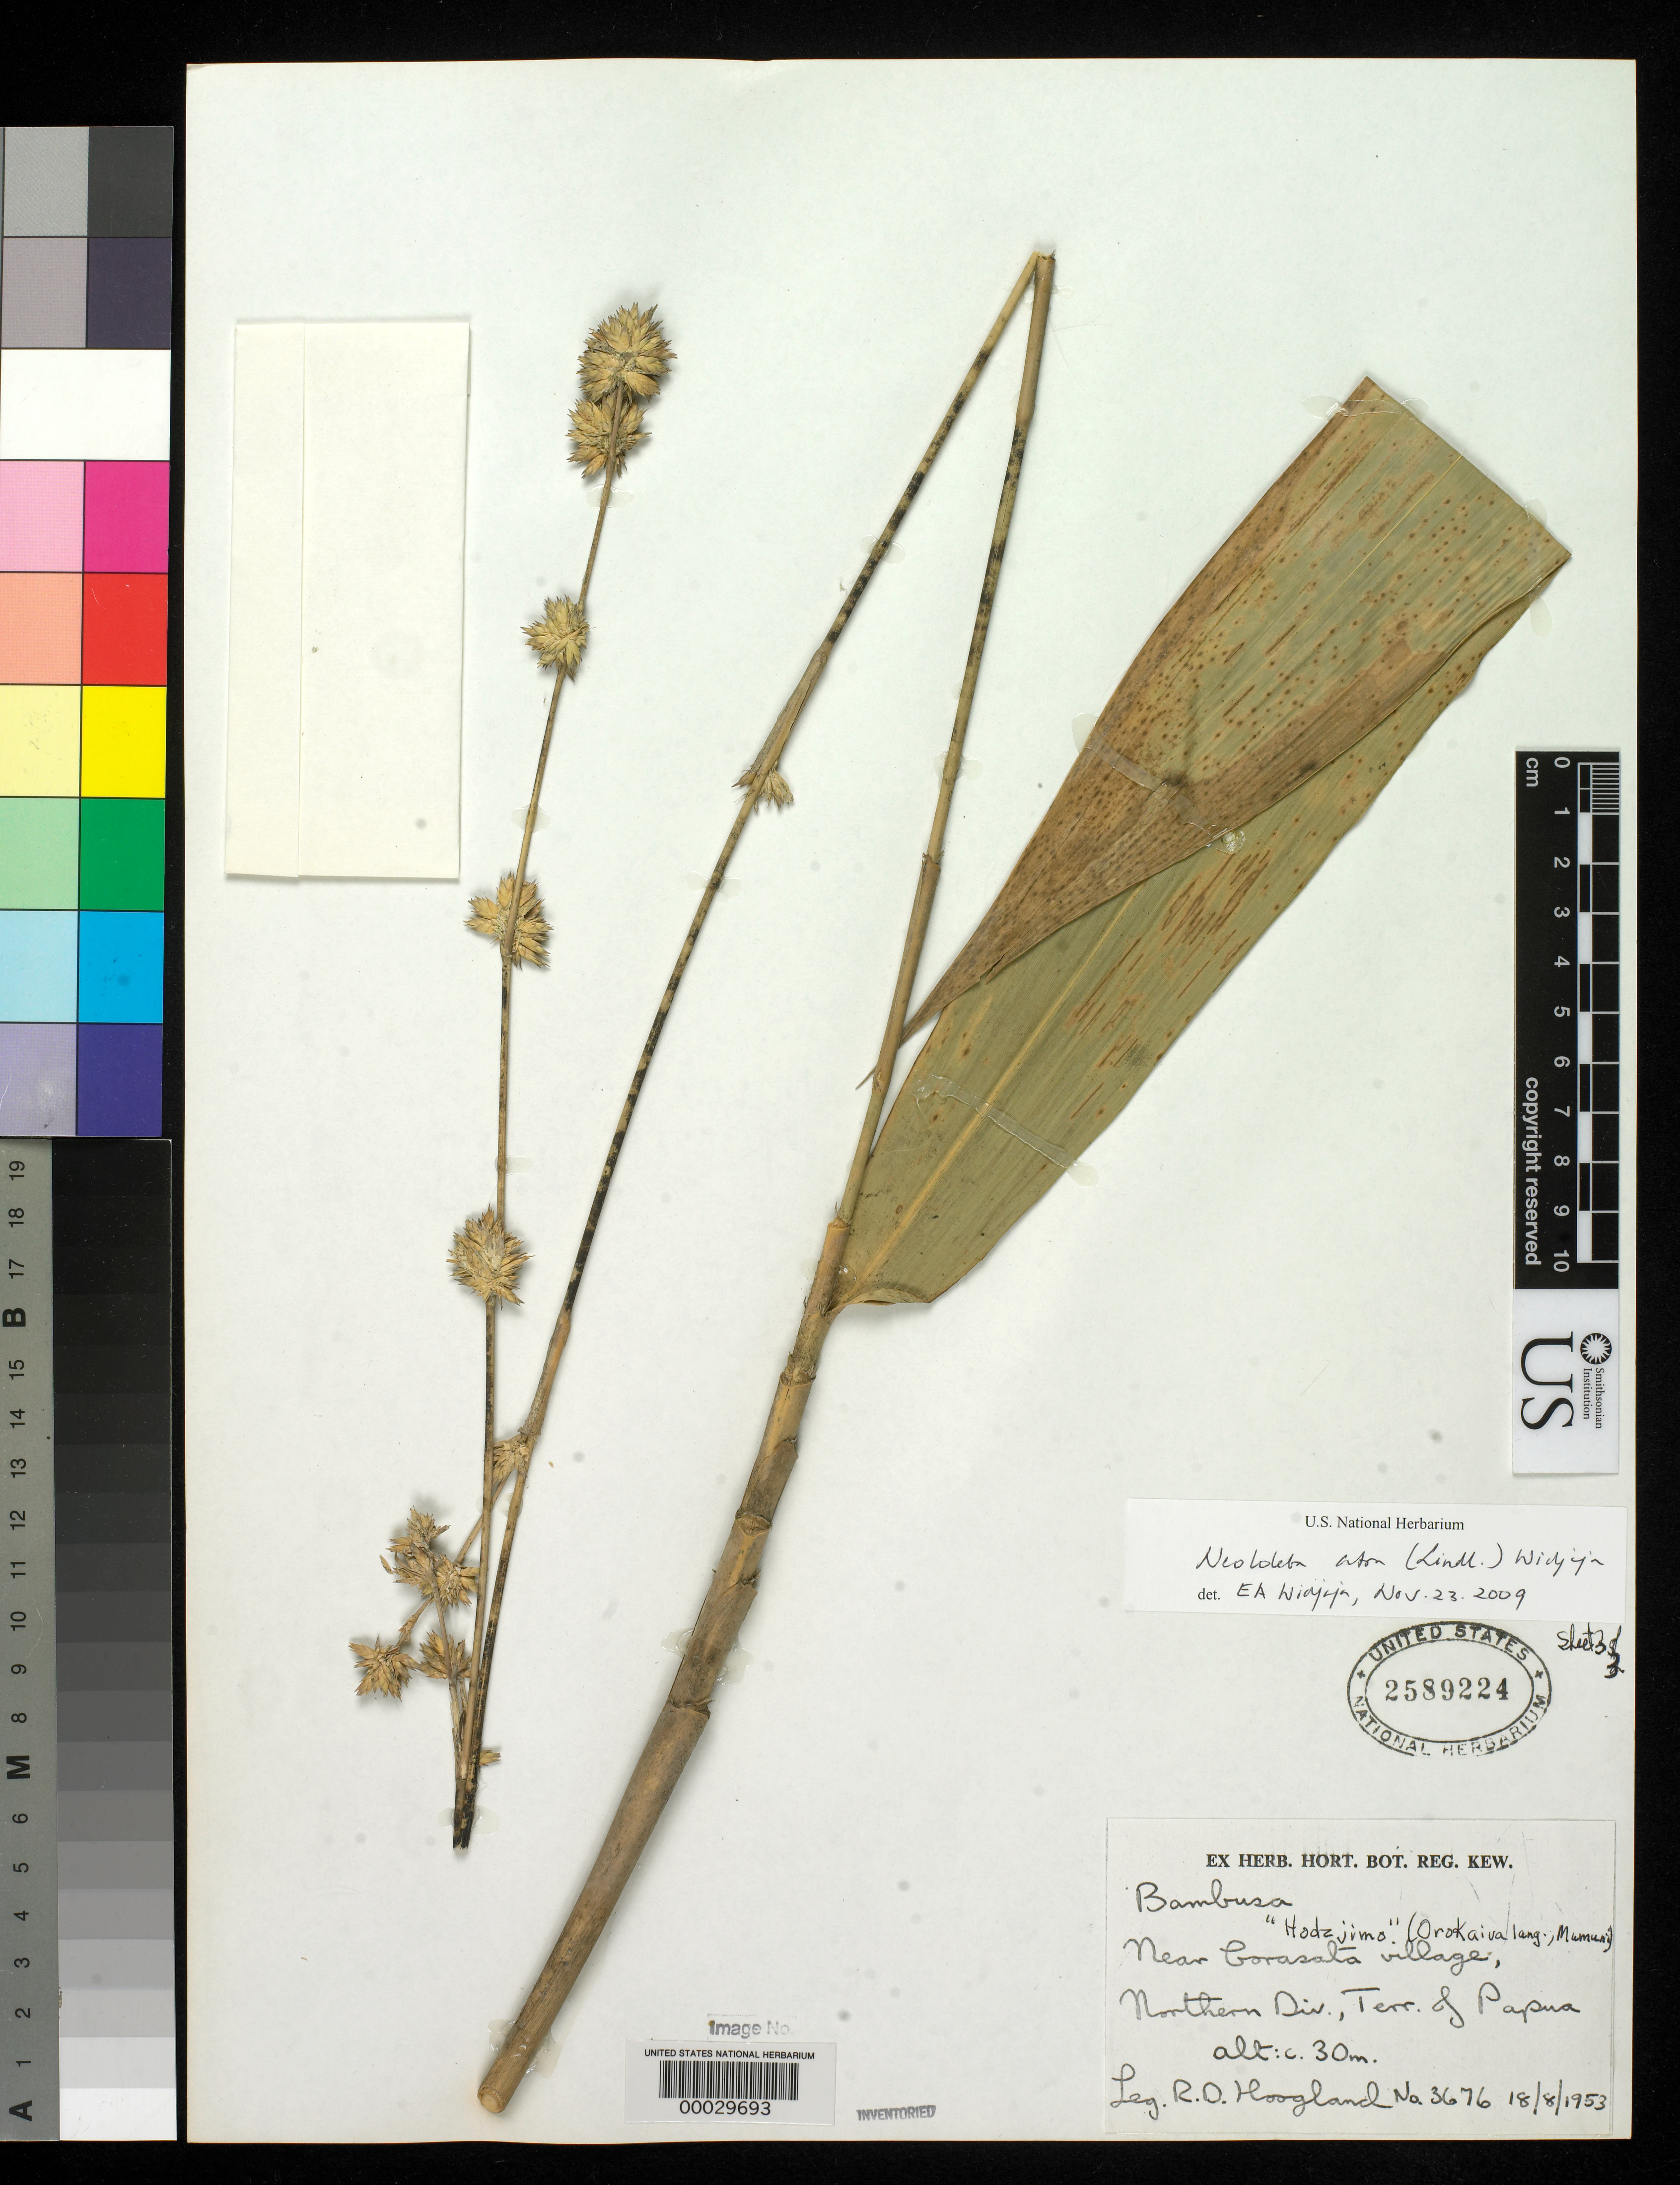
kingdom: Plantae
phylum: Tracheophyta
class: Liliopsida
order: Poales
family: Poaceae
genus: Neololeba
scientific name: Neololeba atra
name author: (Lindl.) Widjaja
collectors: R. D. Hoogland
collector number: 3676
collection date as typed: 18 Aug 1953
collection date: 1953-08-18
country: Papua New Guinea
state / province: Northern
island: New Guinea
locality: Near Gorasata Village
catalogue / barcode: US 2589224